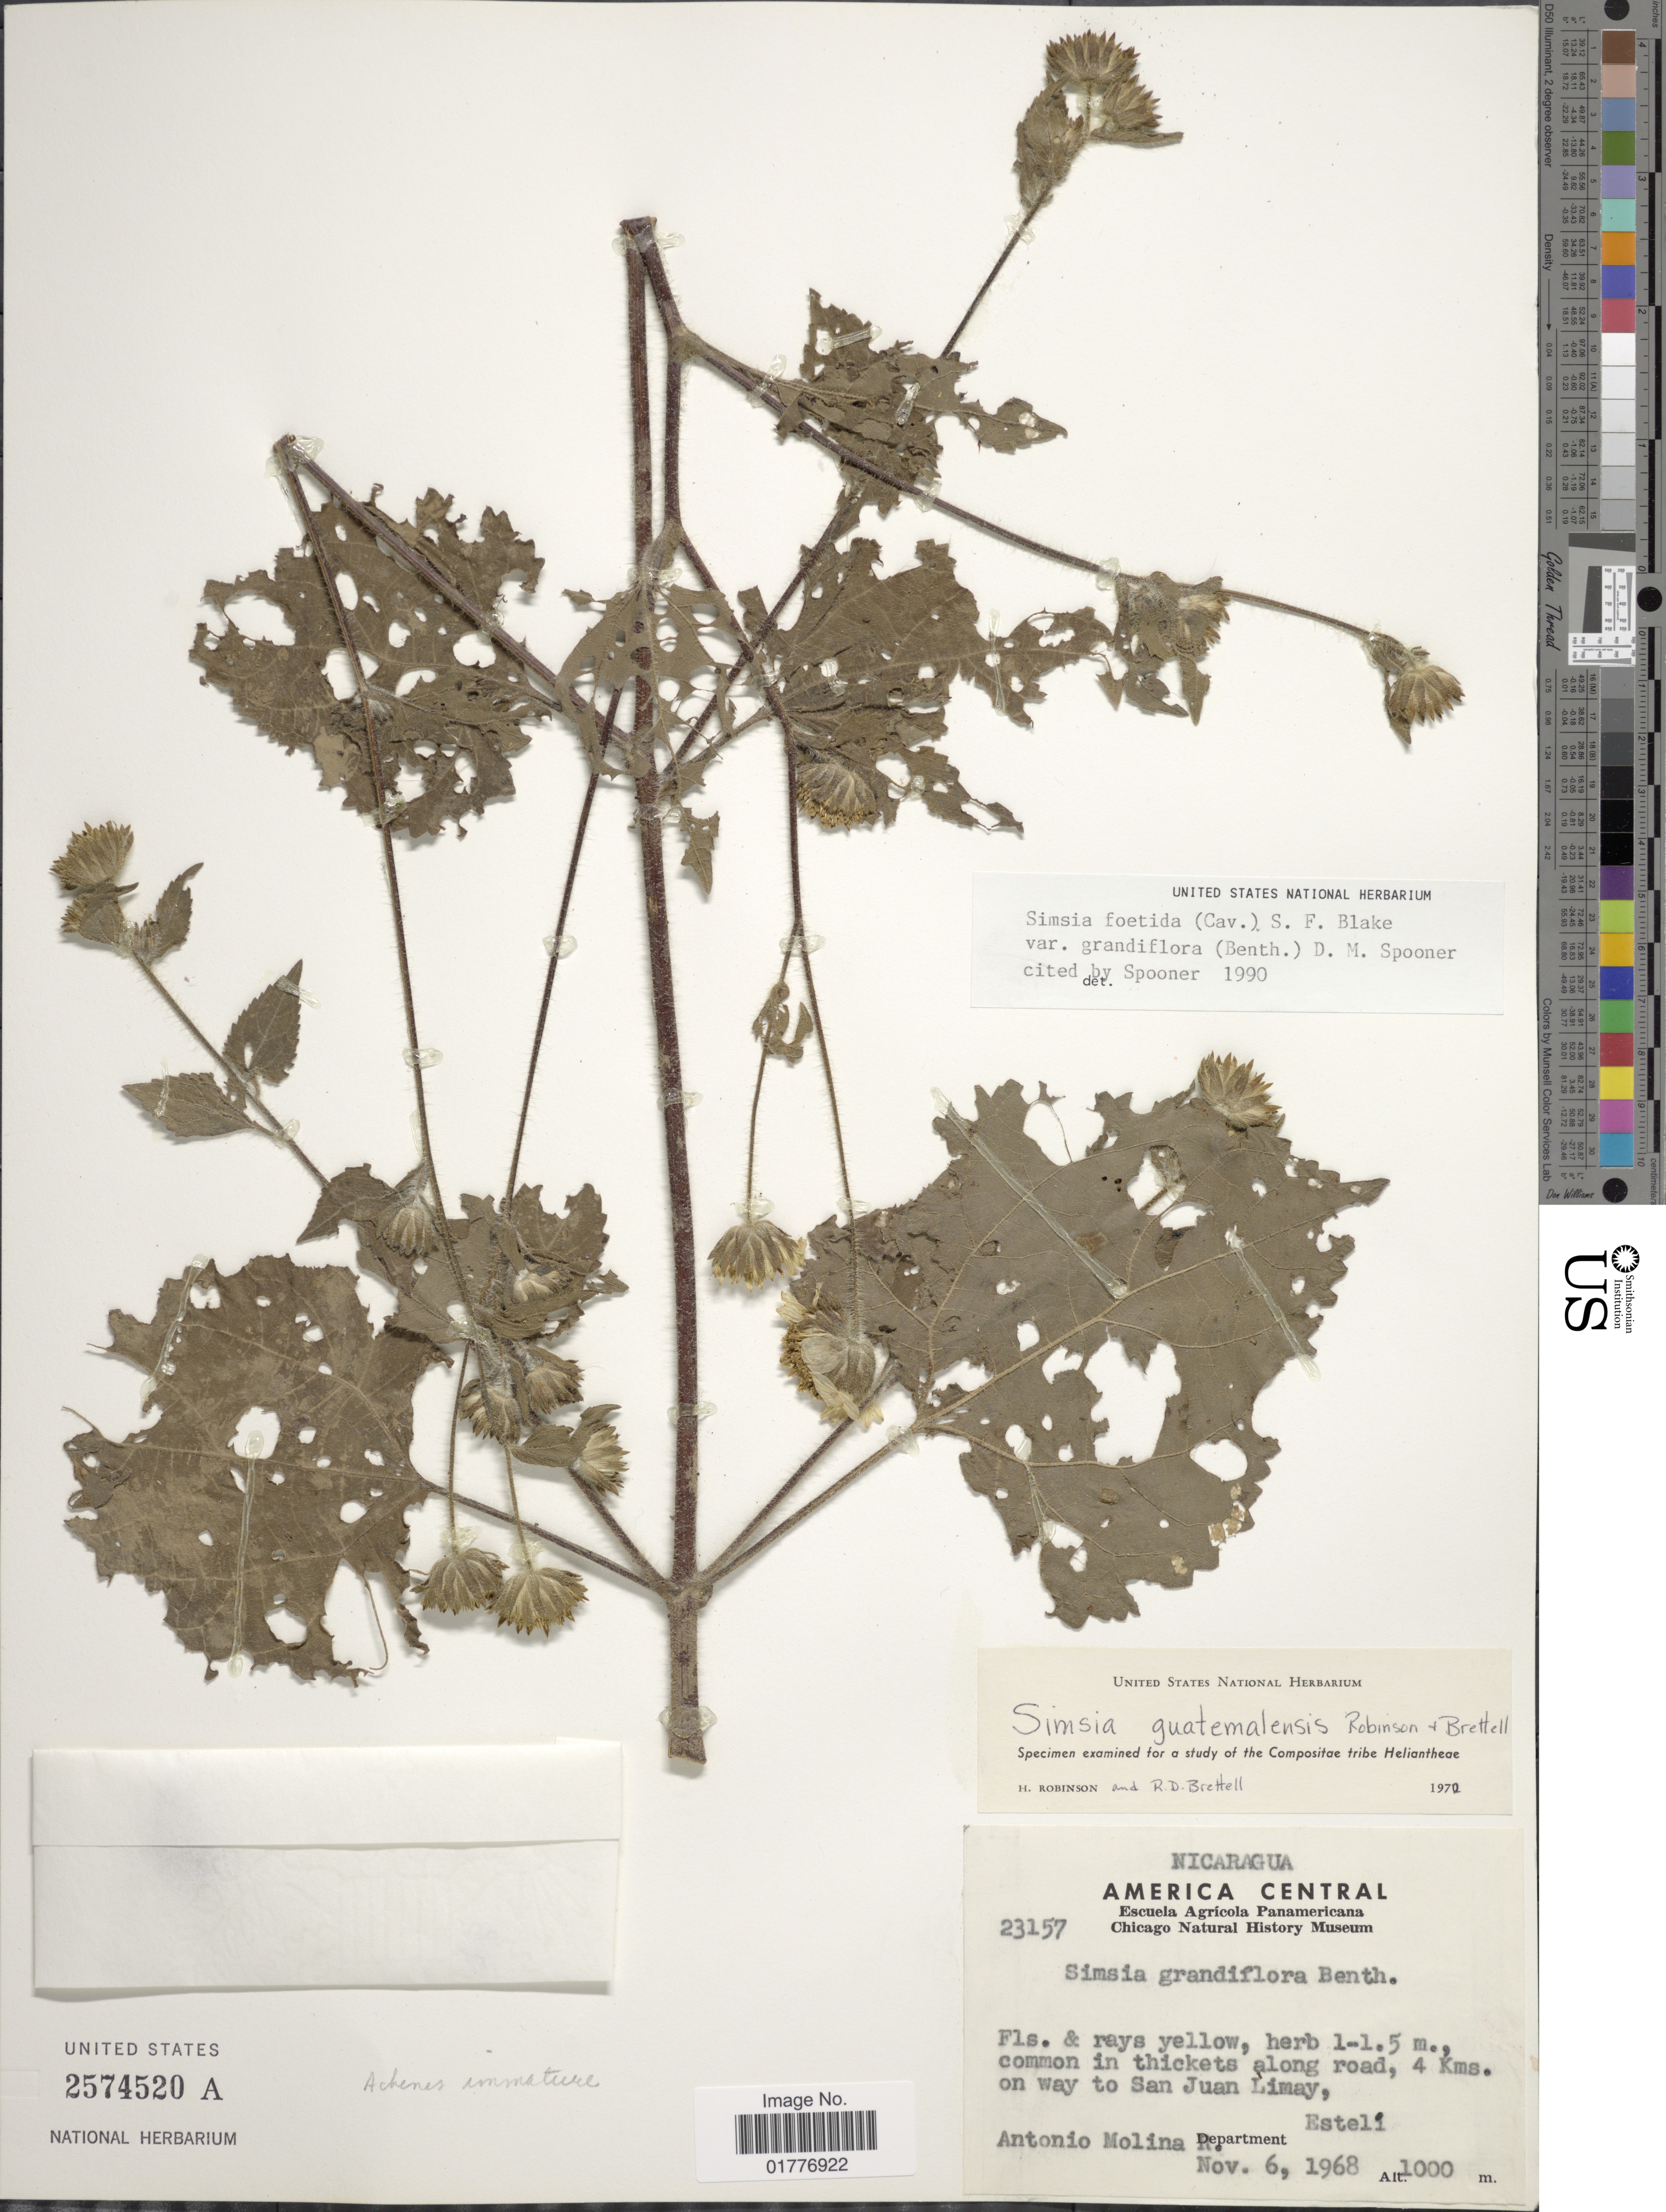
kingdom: Plantae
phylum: Tracheophyta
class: Magnoliopsida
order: Asterales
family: Asteraceae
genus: Simsia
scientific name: Simsia foetida var. grandiflora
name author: (Benth.) D.M. Spooner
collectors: A. Molina R.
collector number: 23157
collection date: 1968-11-06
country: Nicaragua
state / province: Esteli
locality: Common in thickets along road, 4 kms, on way to San Juan Limay, Department Esteli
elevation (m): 1000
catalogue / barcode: US 2574520A